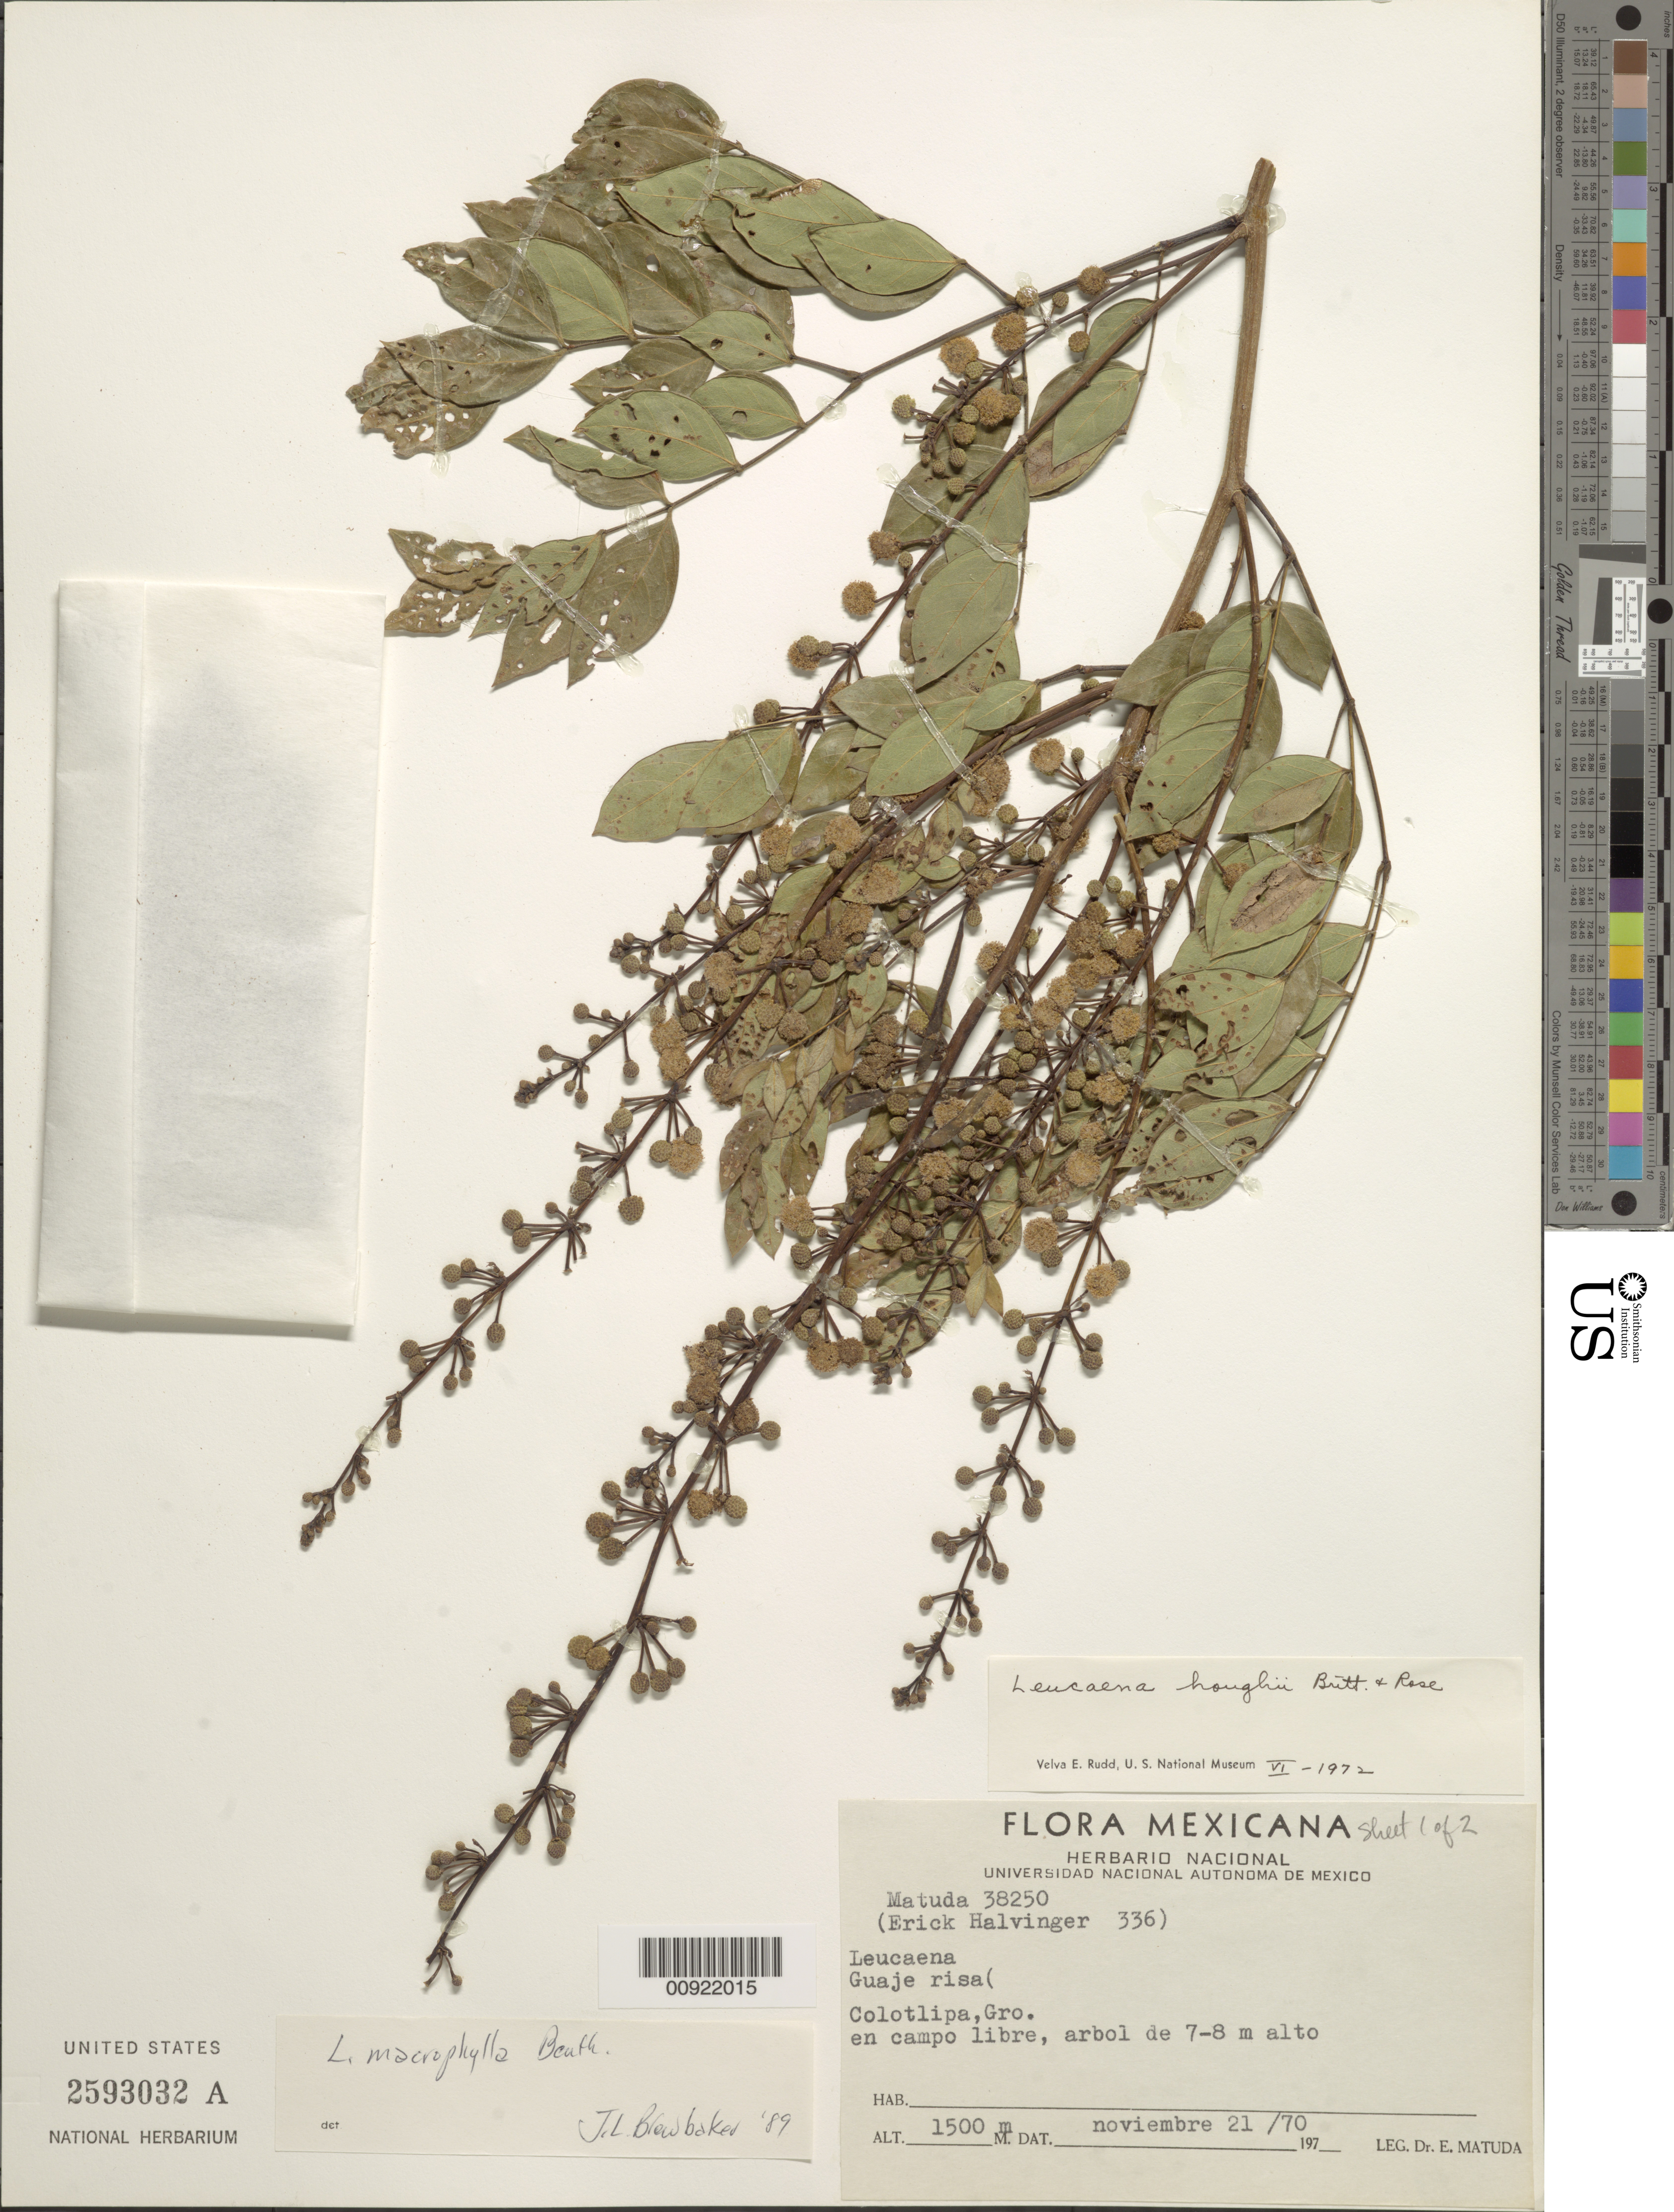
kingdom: Plantae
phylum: Tracheophyta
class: Magnoliopsida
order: Fabales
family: Fabaceae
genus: Leucaena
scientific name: Leucaena macrophylla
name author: Benth.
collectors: E. Matuda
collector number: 38250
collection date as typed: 21 Nov 1970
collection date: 1970-11-21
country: Mexico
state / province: Guerrero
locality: Colotlipa, Guerrero.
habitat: En campo libre.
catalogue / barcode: US 2593032A